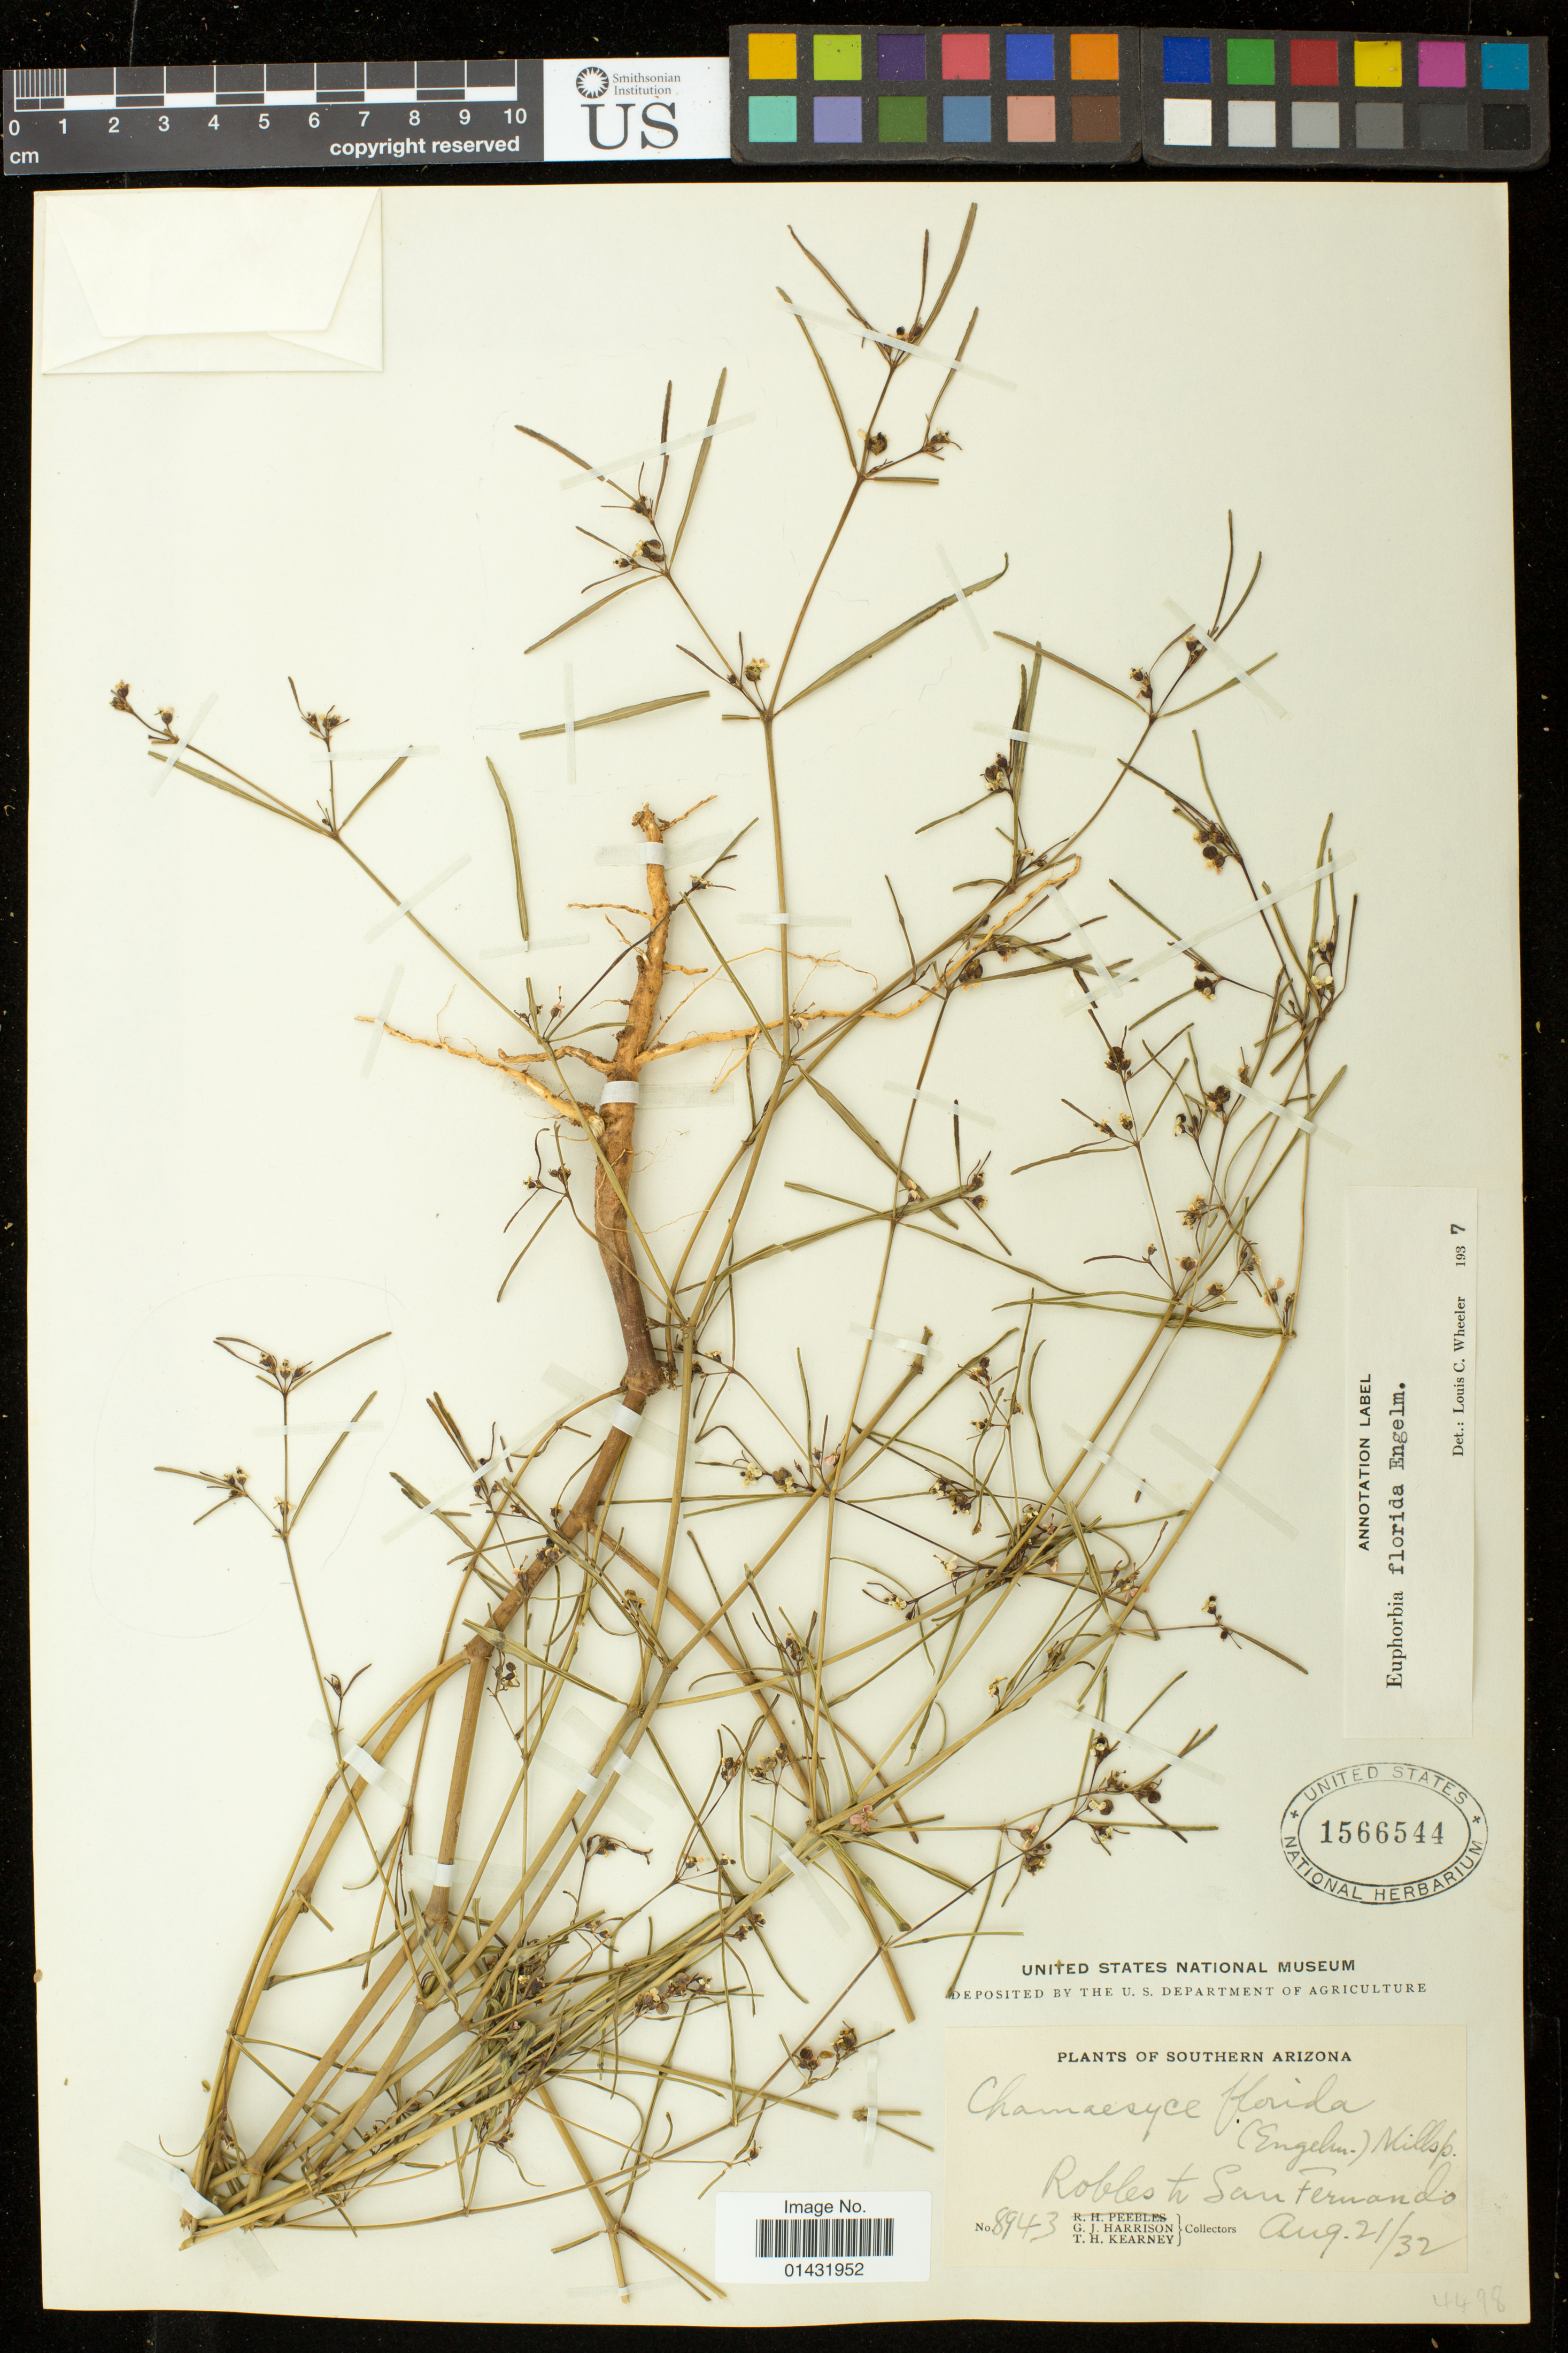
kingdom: Plantae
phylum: Tracheophyta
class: Magnoliopsida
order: Malpighiales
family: Euphorbiaceae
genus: Euphorbia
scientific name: Euphorbia florida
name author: Engelm. in Emory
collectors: G. J. Harrison & T. H. Kearney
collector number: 8943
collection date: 1932-08-21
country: United States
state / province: Arizona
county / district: Pima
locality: Robles to San Fernando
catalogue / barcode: US 1566544